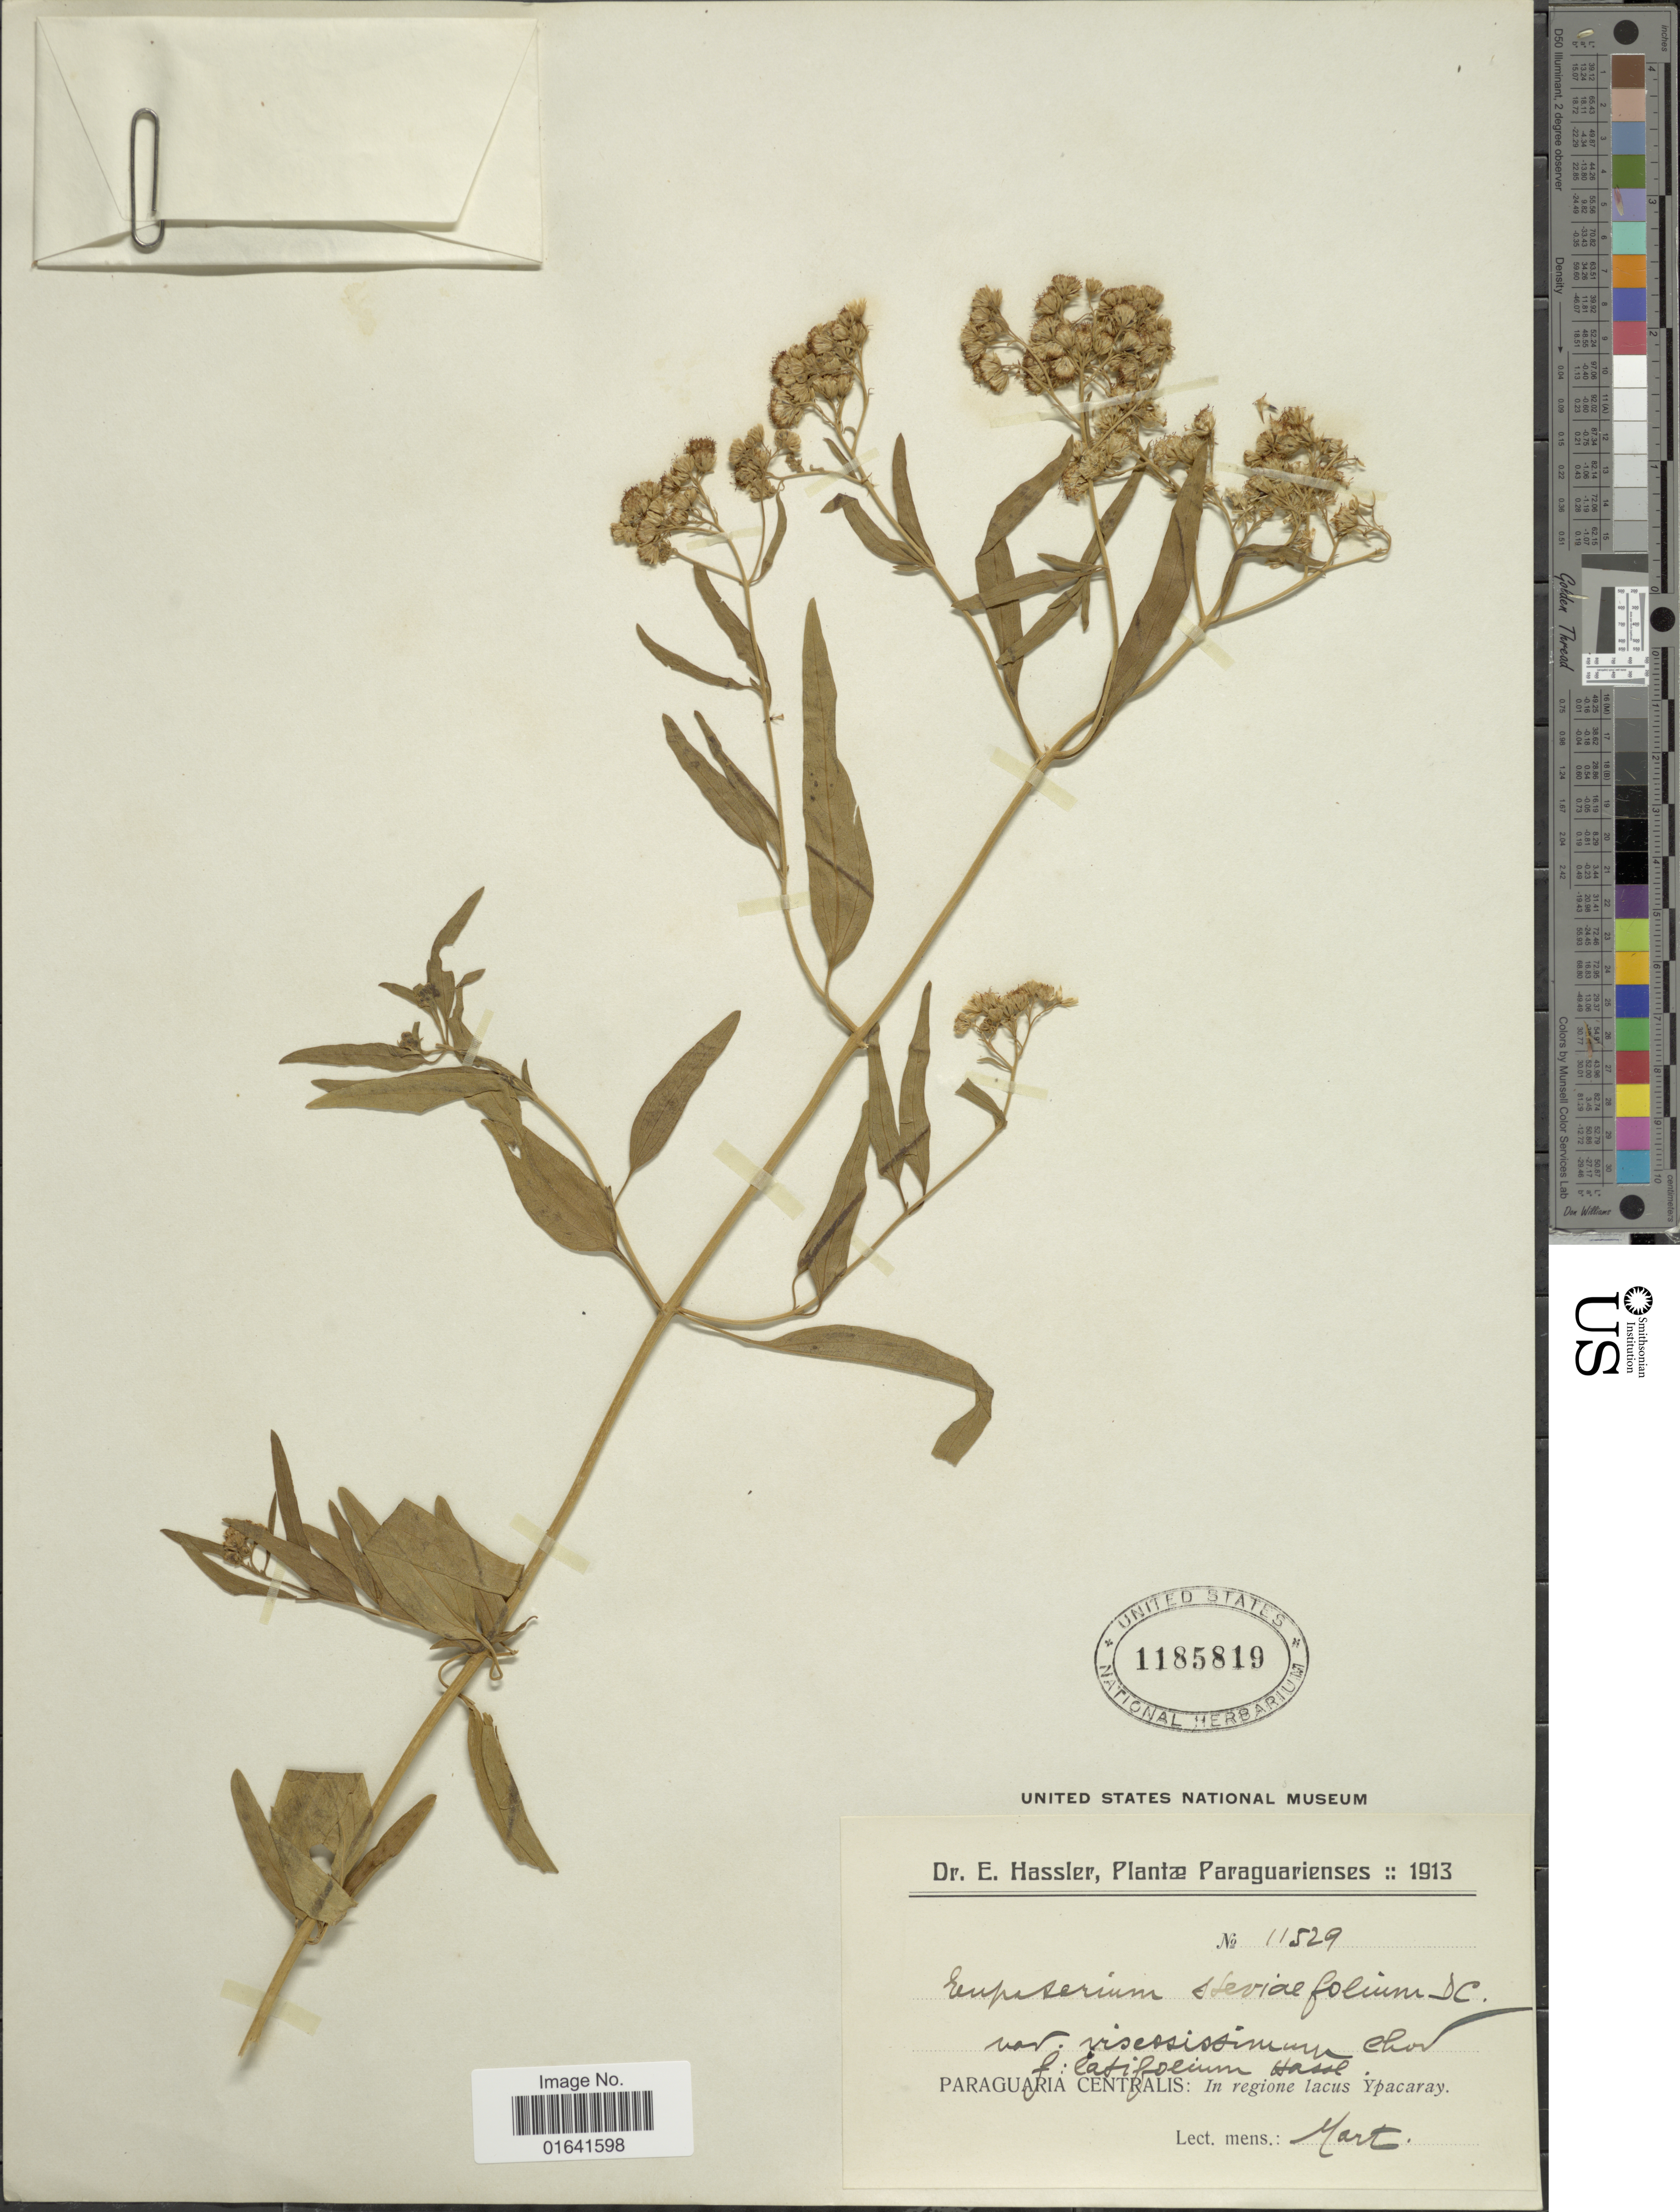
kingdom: Plantae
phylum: Tracheophyta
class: Magnoliopsida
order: Asterales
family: Asteraceae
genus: Hatschbachiella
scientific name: Hatschbachiella tweedieana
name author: (Hook. & Arn.) R.M. King & H. Rob.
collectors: E. Hassler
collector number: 11529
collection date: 1913-03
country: Paraguay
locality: Paraguaria Centralis: In regione lacus Ypacaray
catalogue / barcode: US 1185819